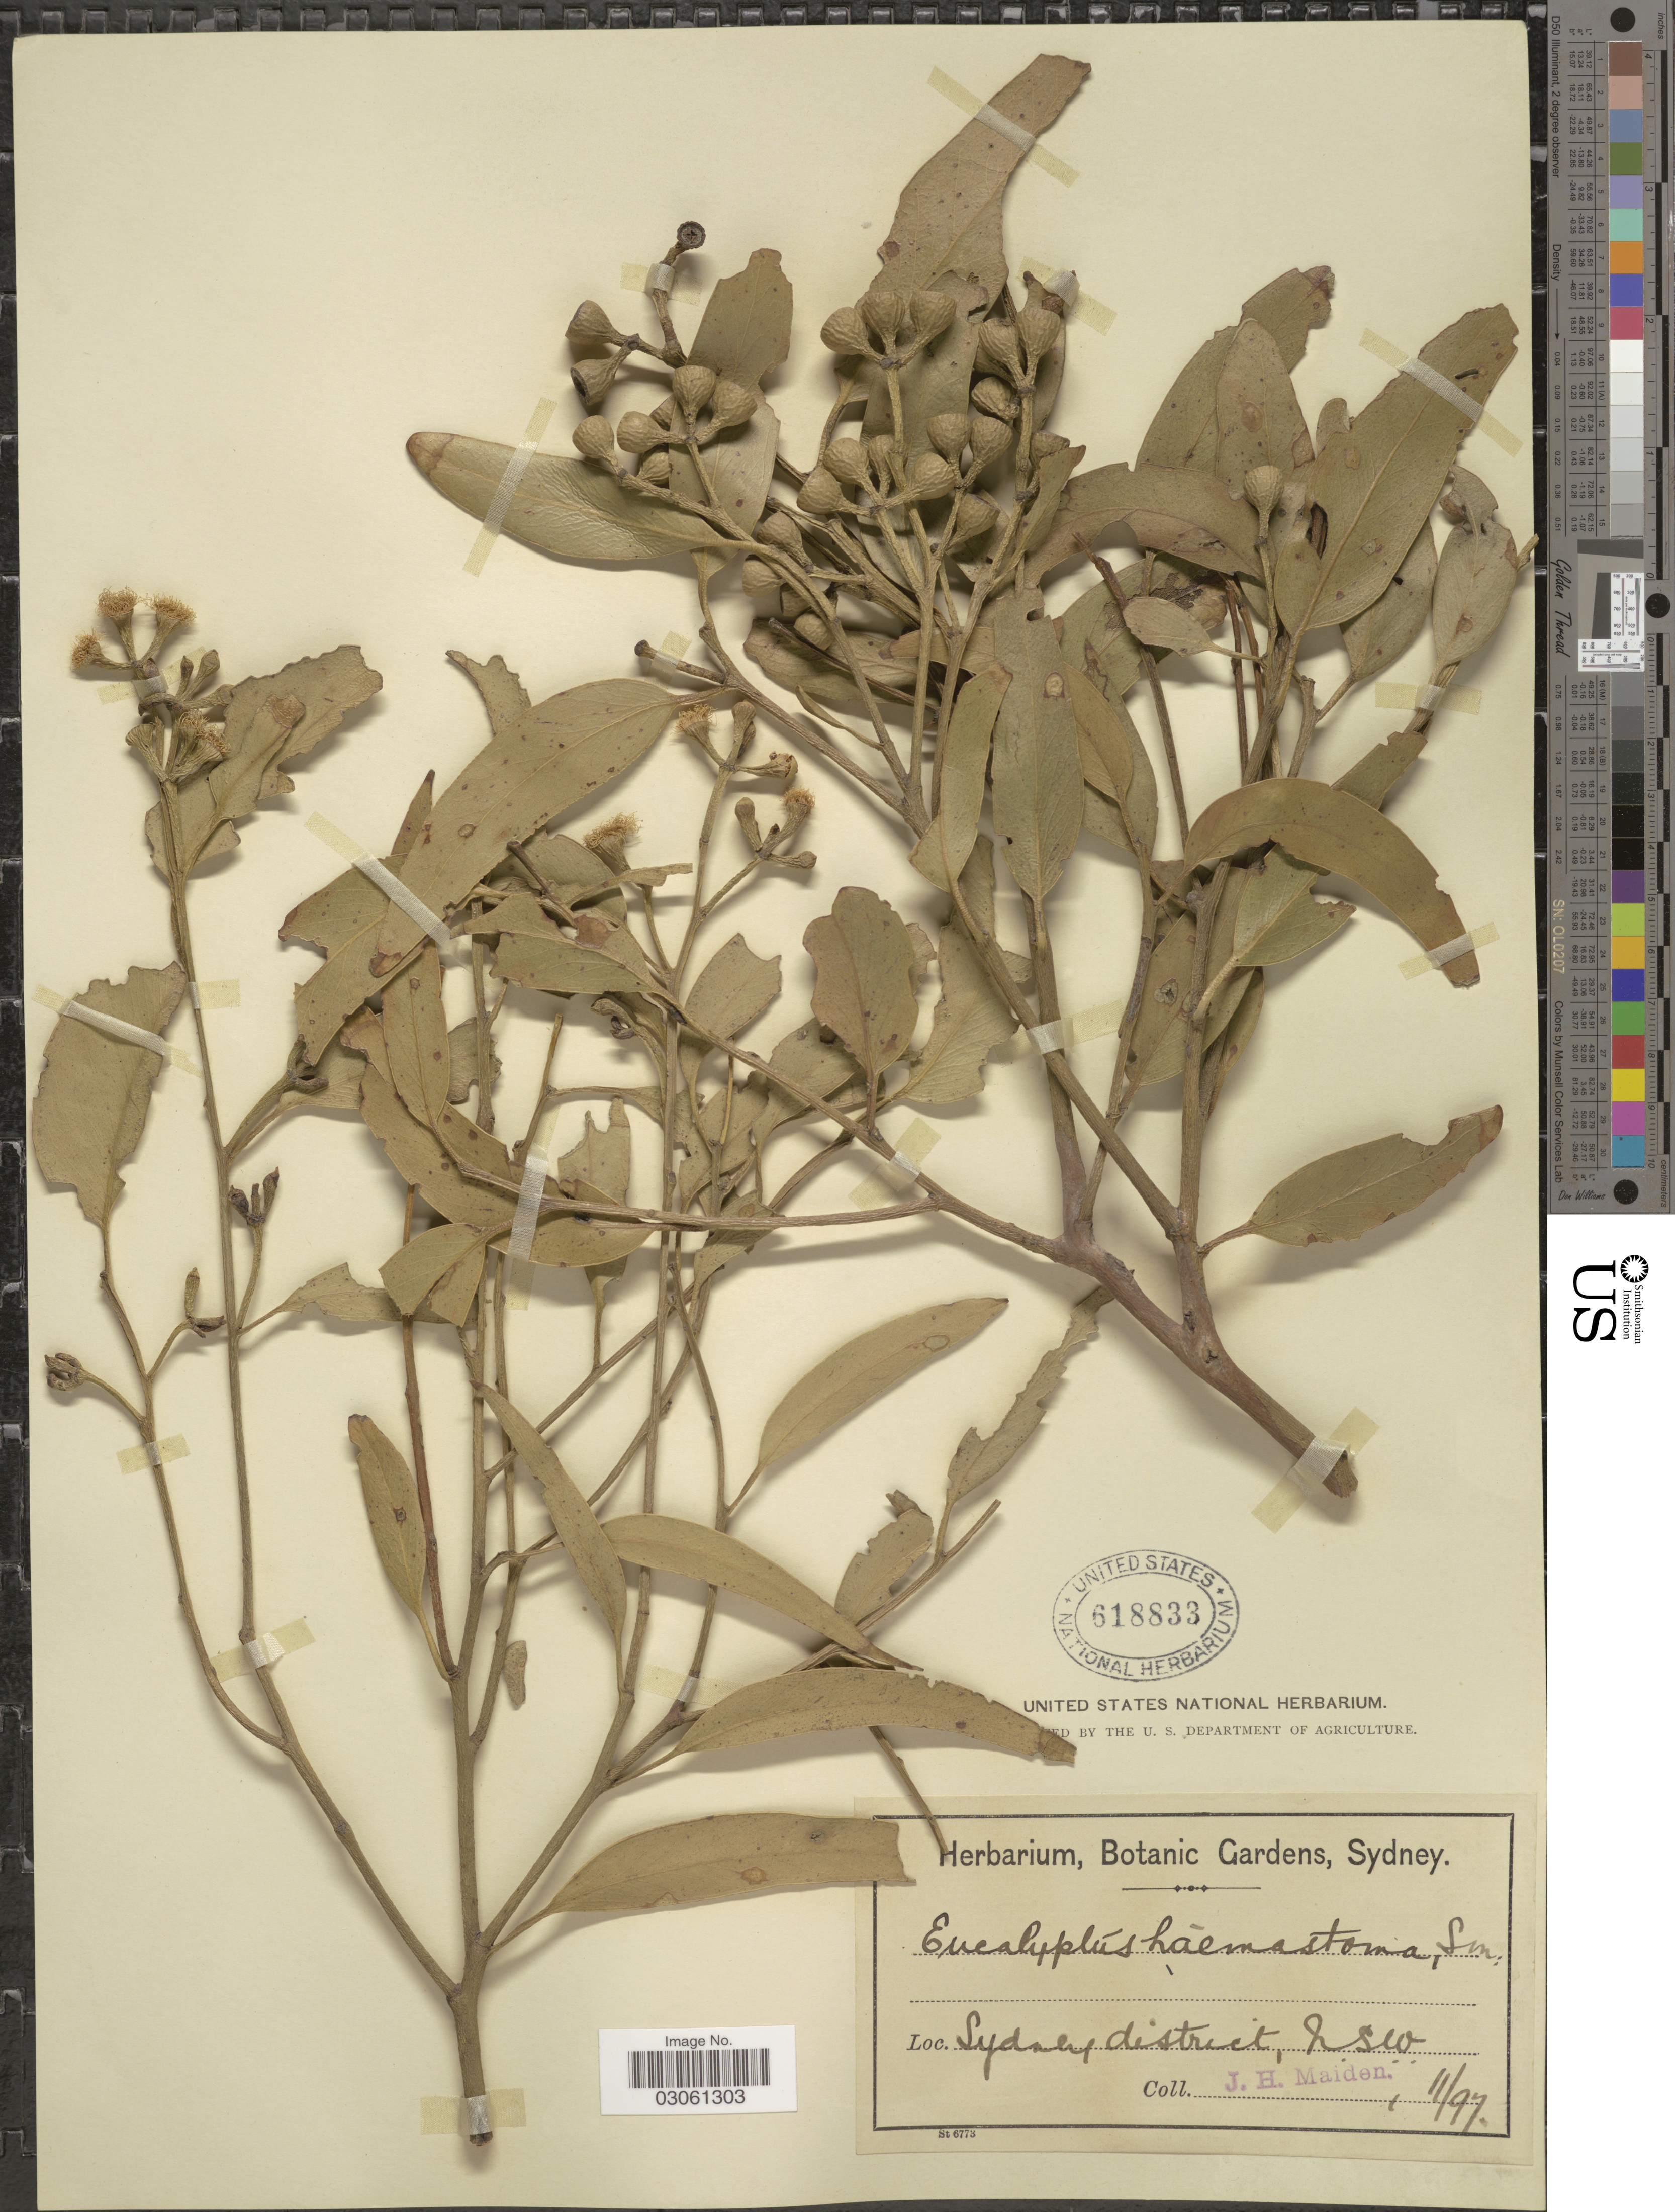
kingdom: Plantae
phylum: Tracheophyta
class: Magnoliopsida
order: Myrtales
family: Myrtaceae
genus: Eucalyptus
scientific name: Eucalyptus haemastoma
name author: Sm.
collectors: J. Maiden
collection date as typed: Transcribed d/m/y: /11/97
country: Australia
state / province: New South Wales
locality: Sydney district, NSW.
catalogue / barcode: US 618833